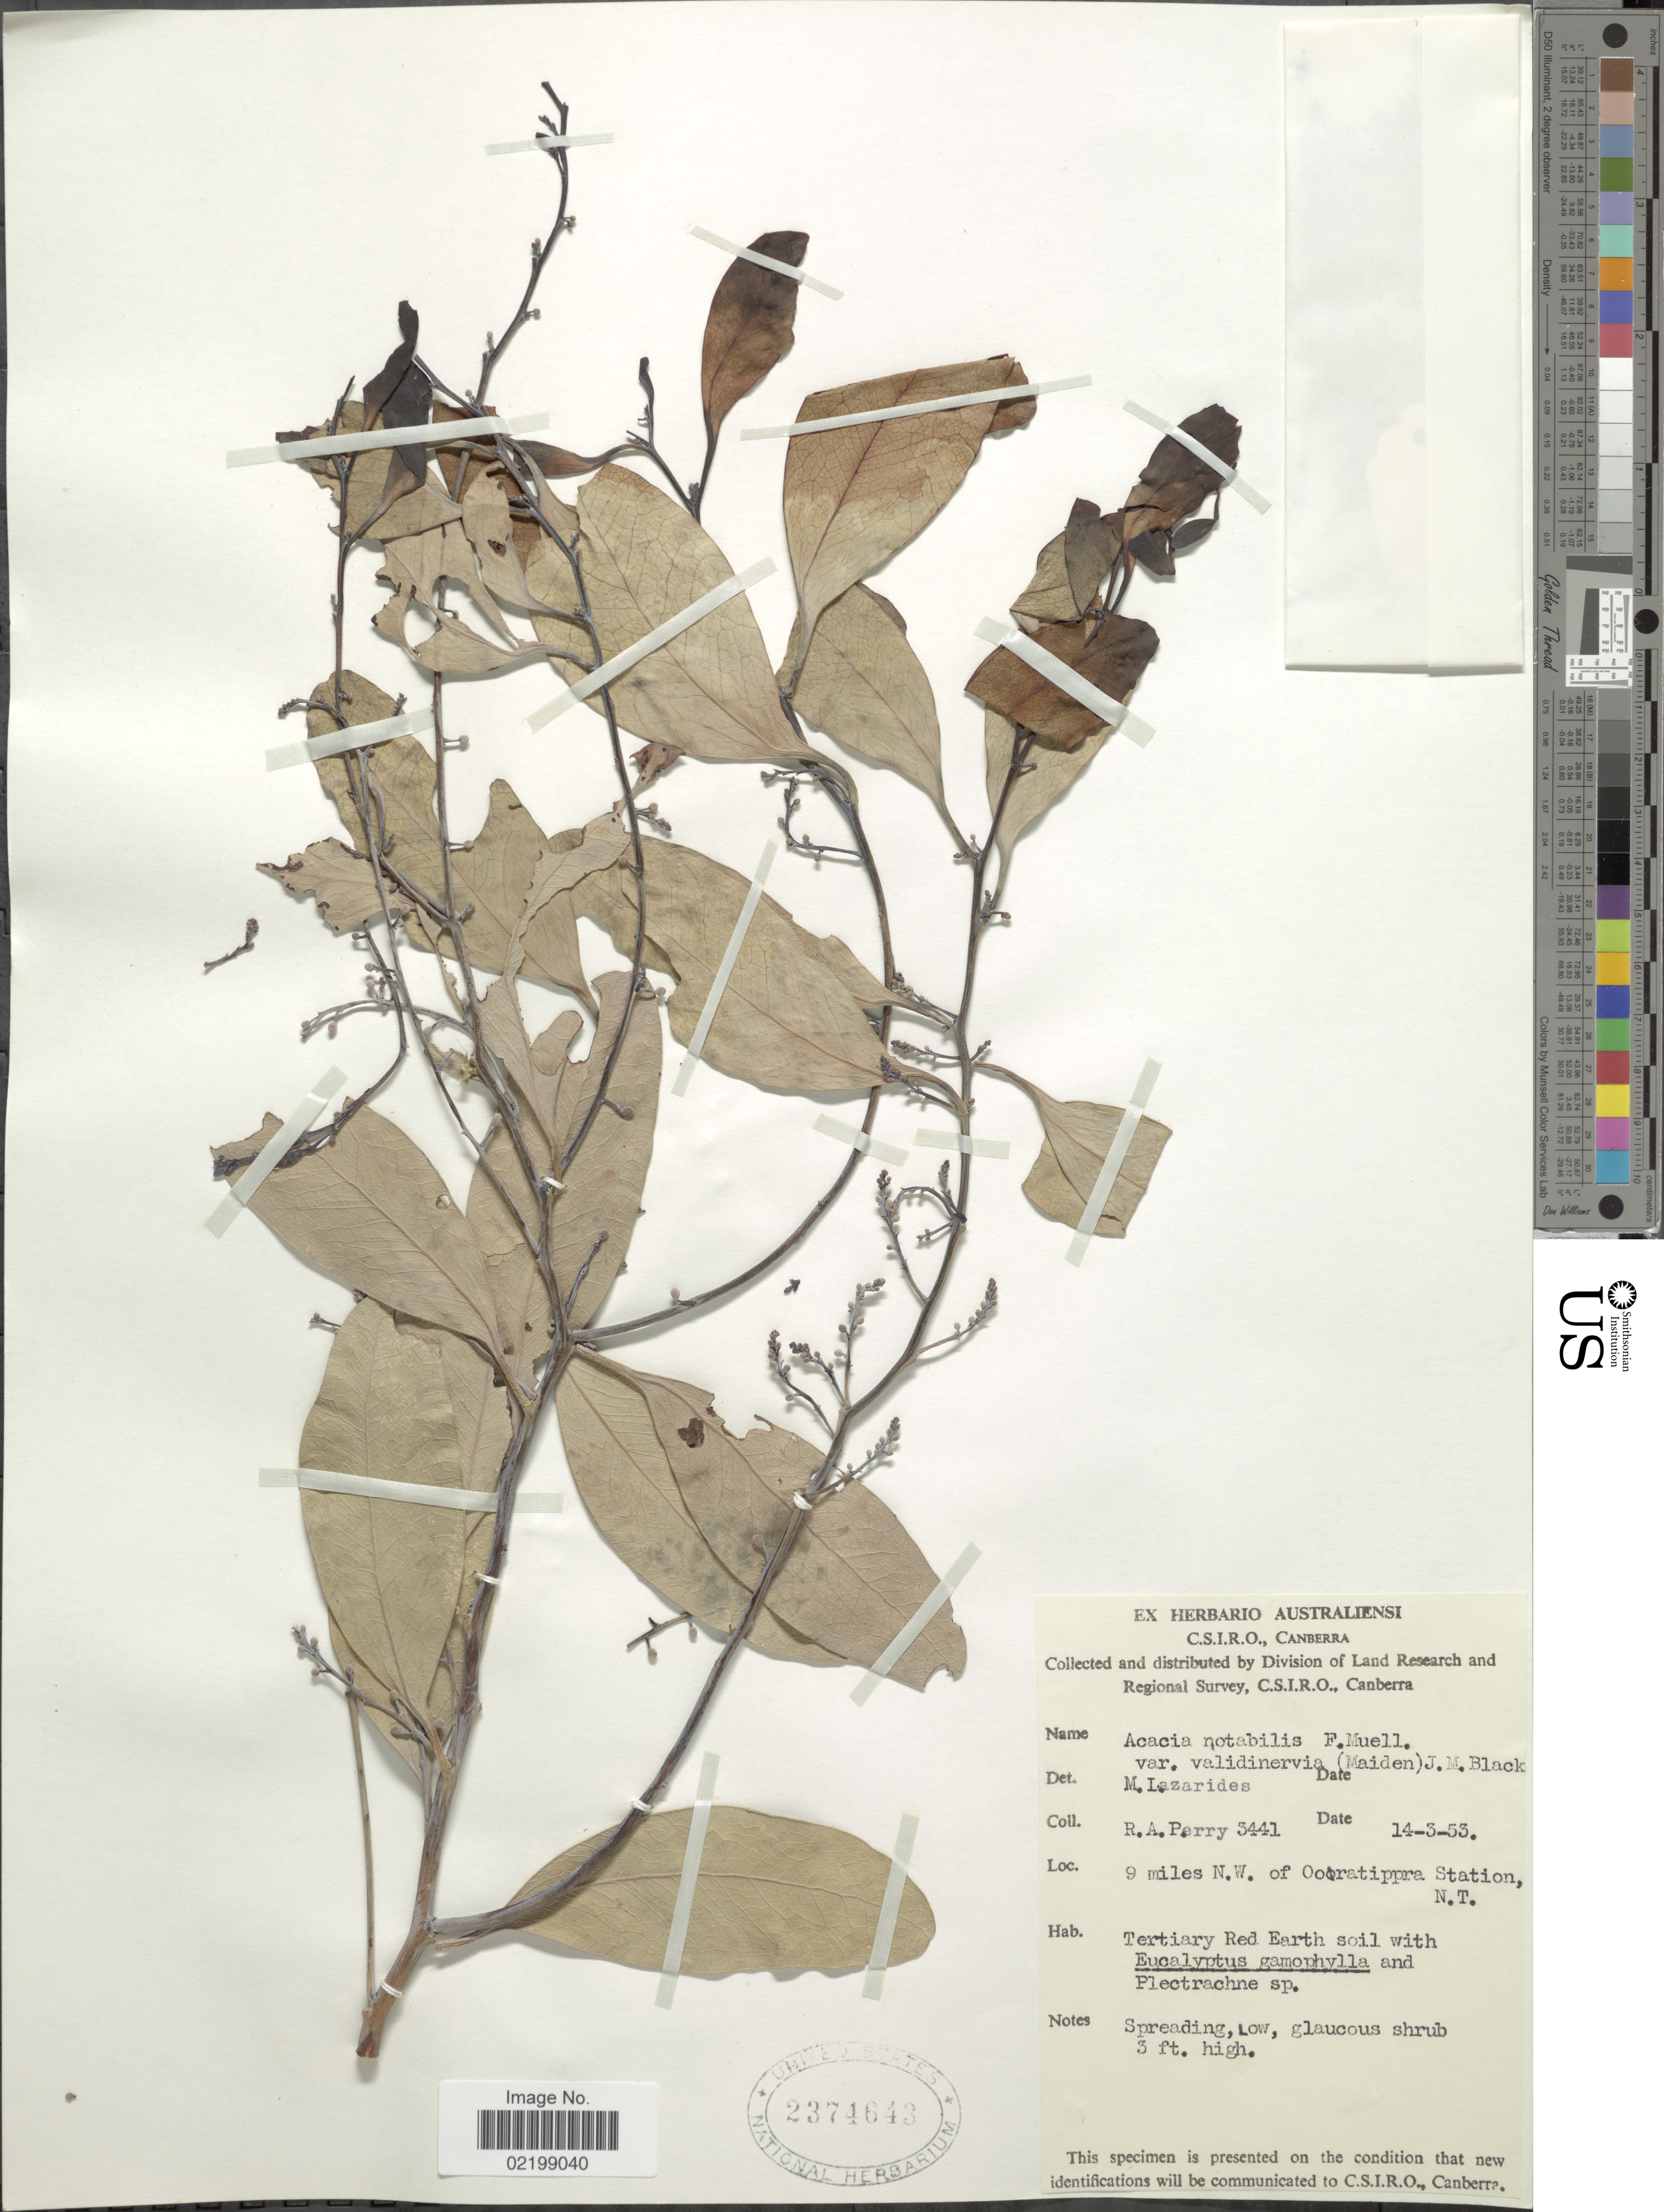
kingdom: Plantae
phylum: Tracheophyta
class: Magnoliopsida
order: Fabales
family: Fabaceae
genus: Acacia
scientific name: Acacia notabilis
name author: F. Muell.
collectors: Perry, R. A.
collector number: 3441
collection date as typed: Transcribed d/m/y: 14/3/53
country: Australia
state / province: Northern Territory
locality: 9 miles N.W. of Ooratippra Station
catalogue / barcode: US 2374643